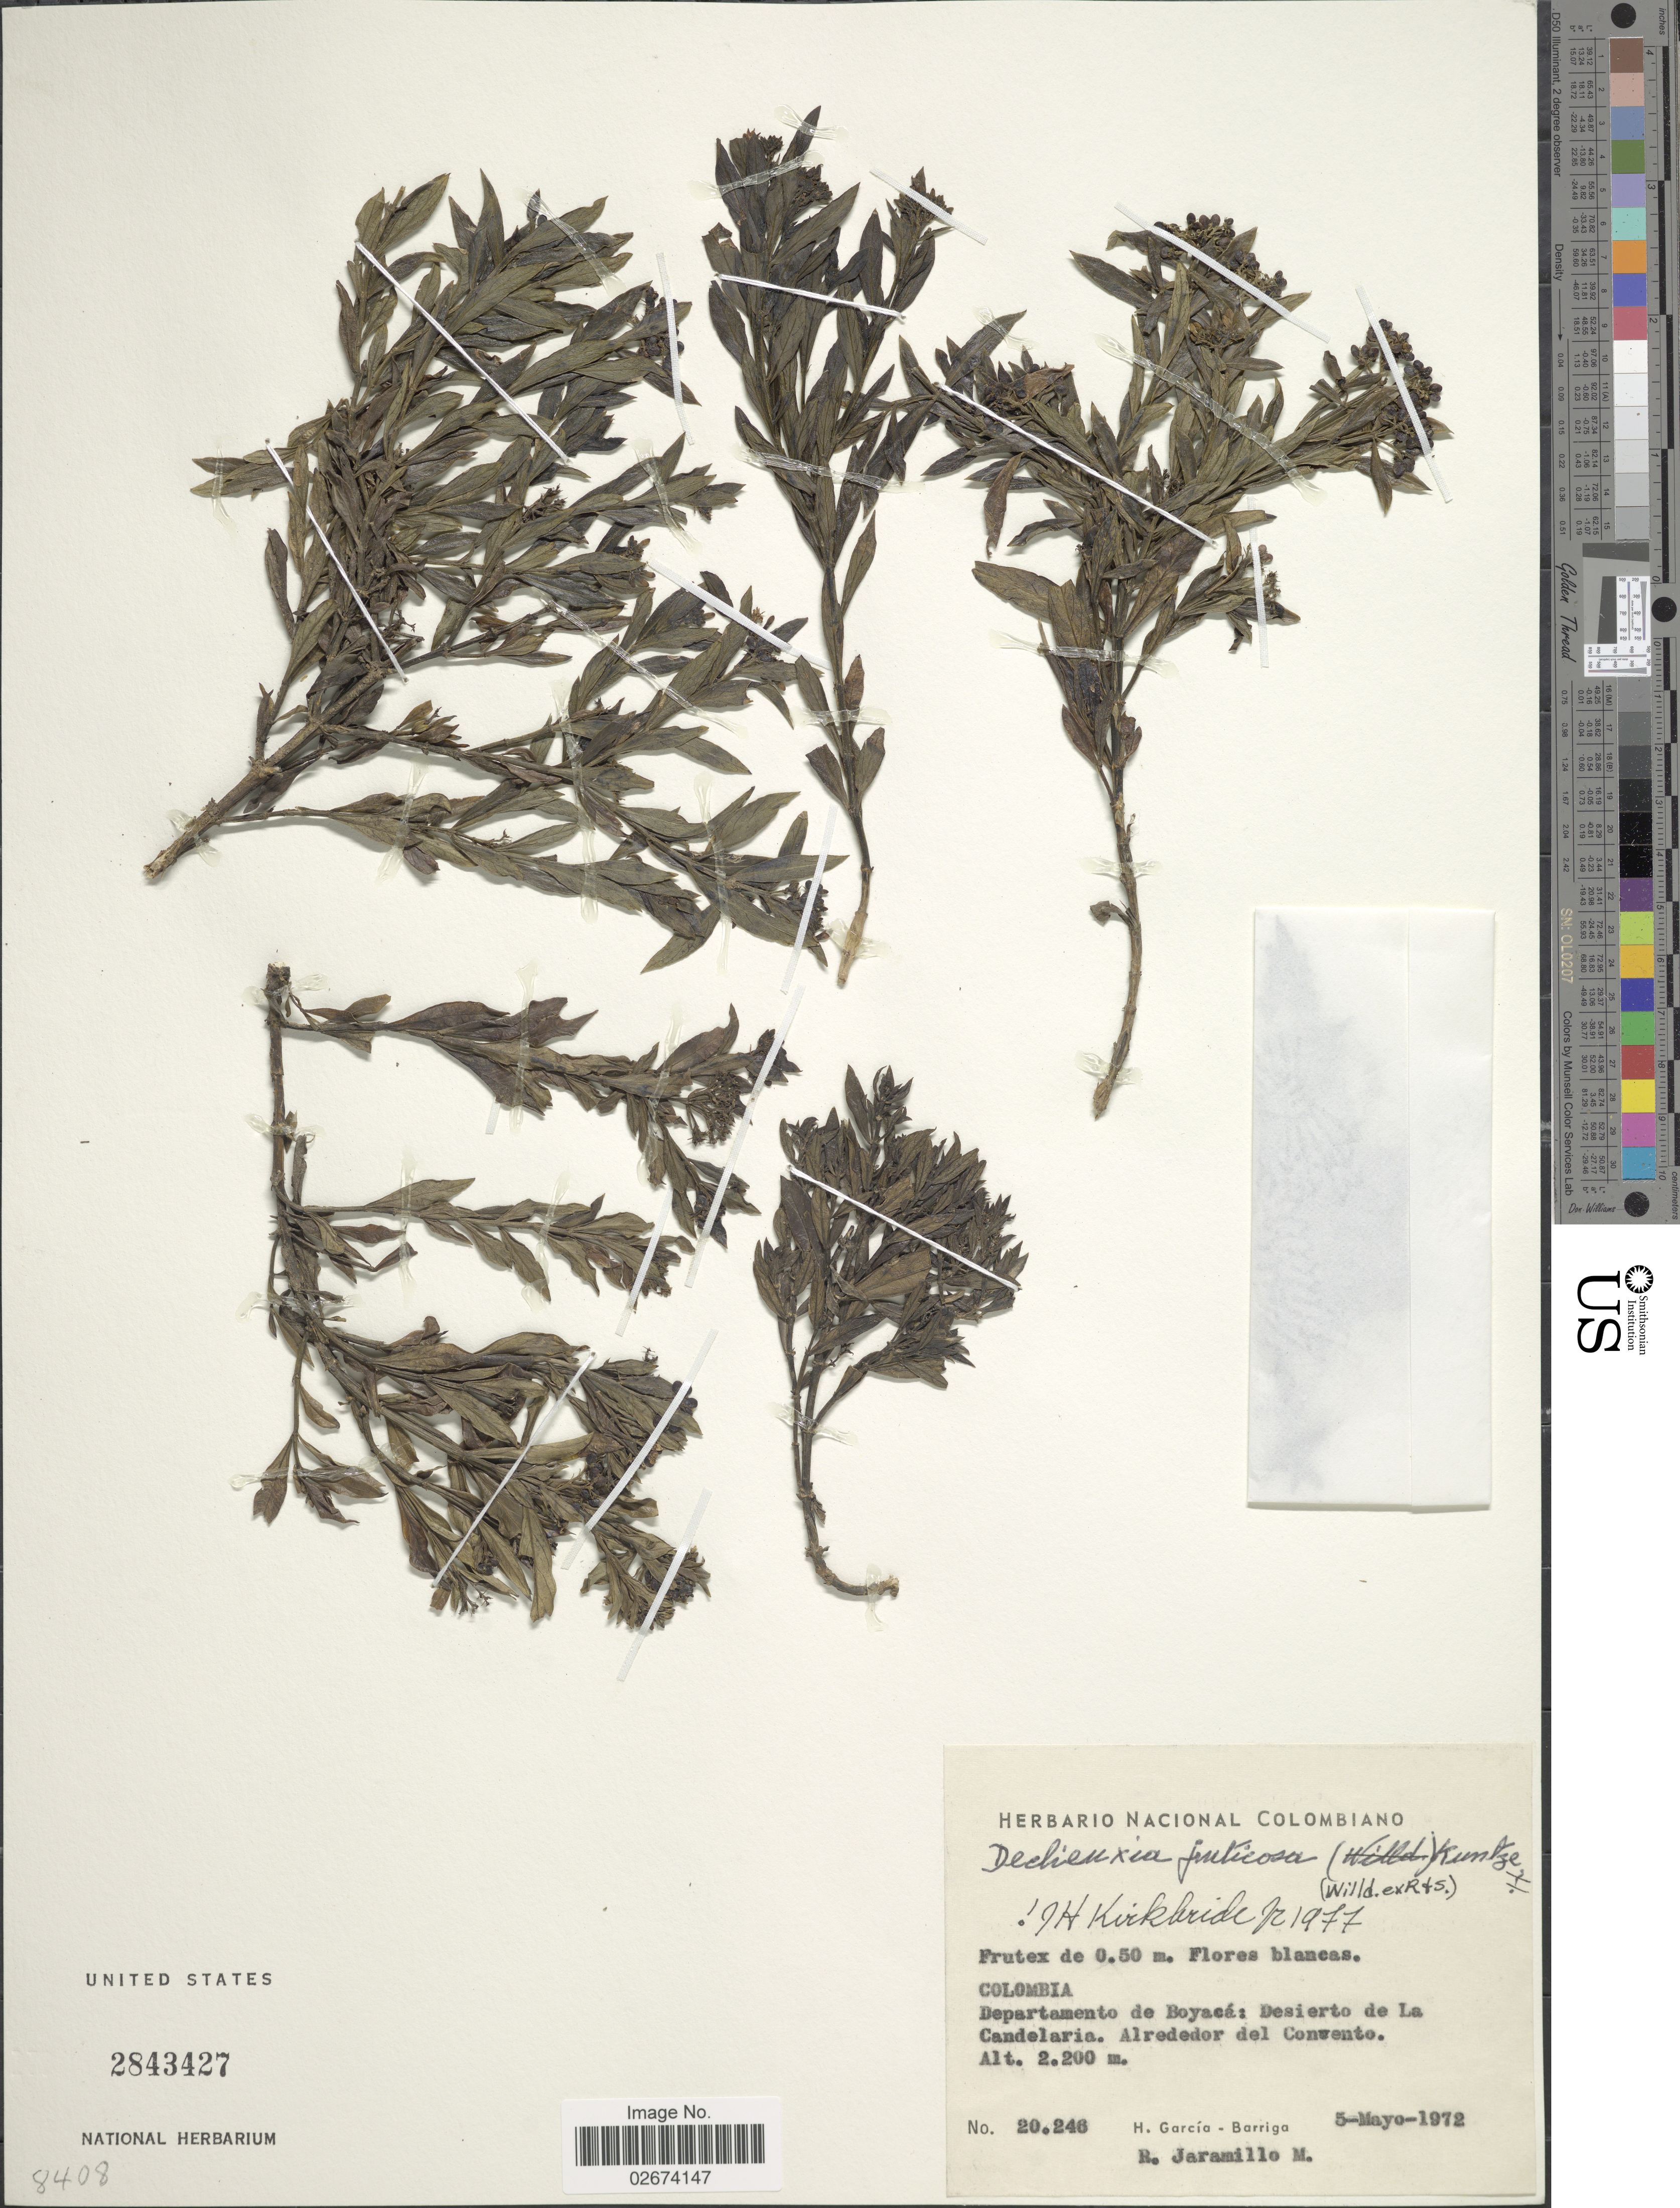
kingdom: Plantae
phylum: Tracheophyta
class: Magnoliopsida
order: Gentianales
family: Rubiaceae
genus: Declieuxia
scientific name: Declieuxia fruticosa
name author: (Willd. ex Roem. & Schult.) Kuntze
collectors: H. García Barriga & R. Jaramillo M.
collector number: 20246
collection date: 1972-05-05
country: Colombia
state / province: Boyacá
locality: Departamento de Boyacá: Desierto de La Candelaria. Alrededor el Convento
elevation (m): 2200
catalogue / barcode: US 2843427